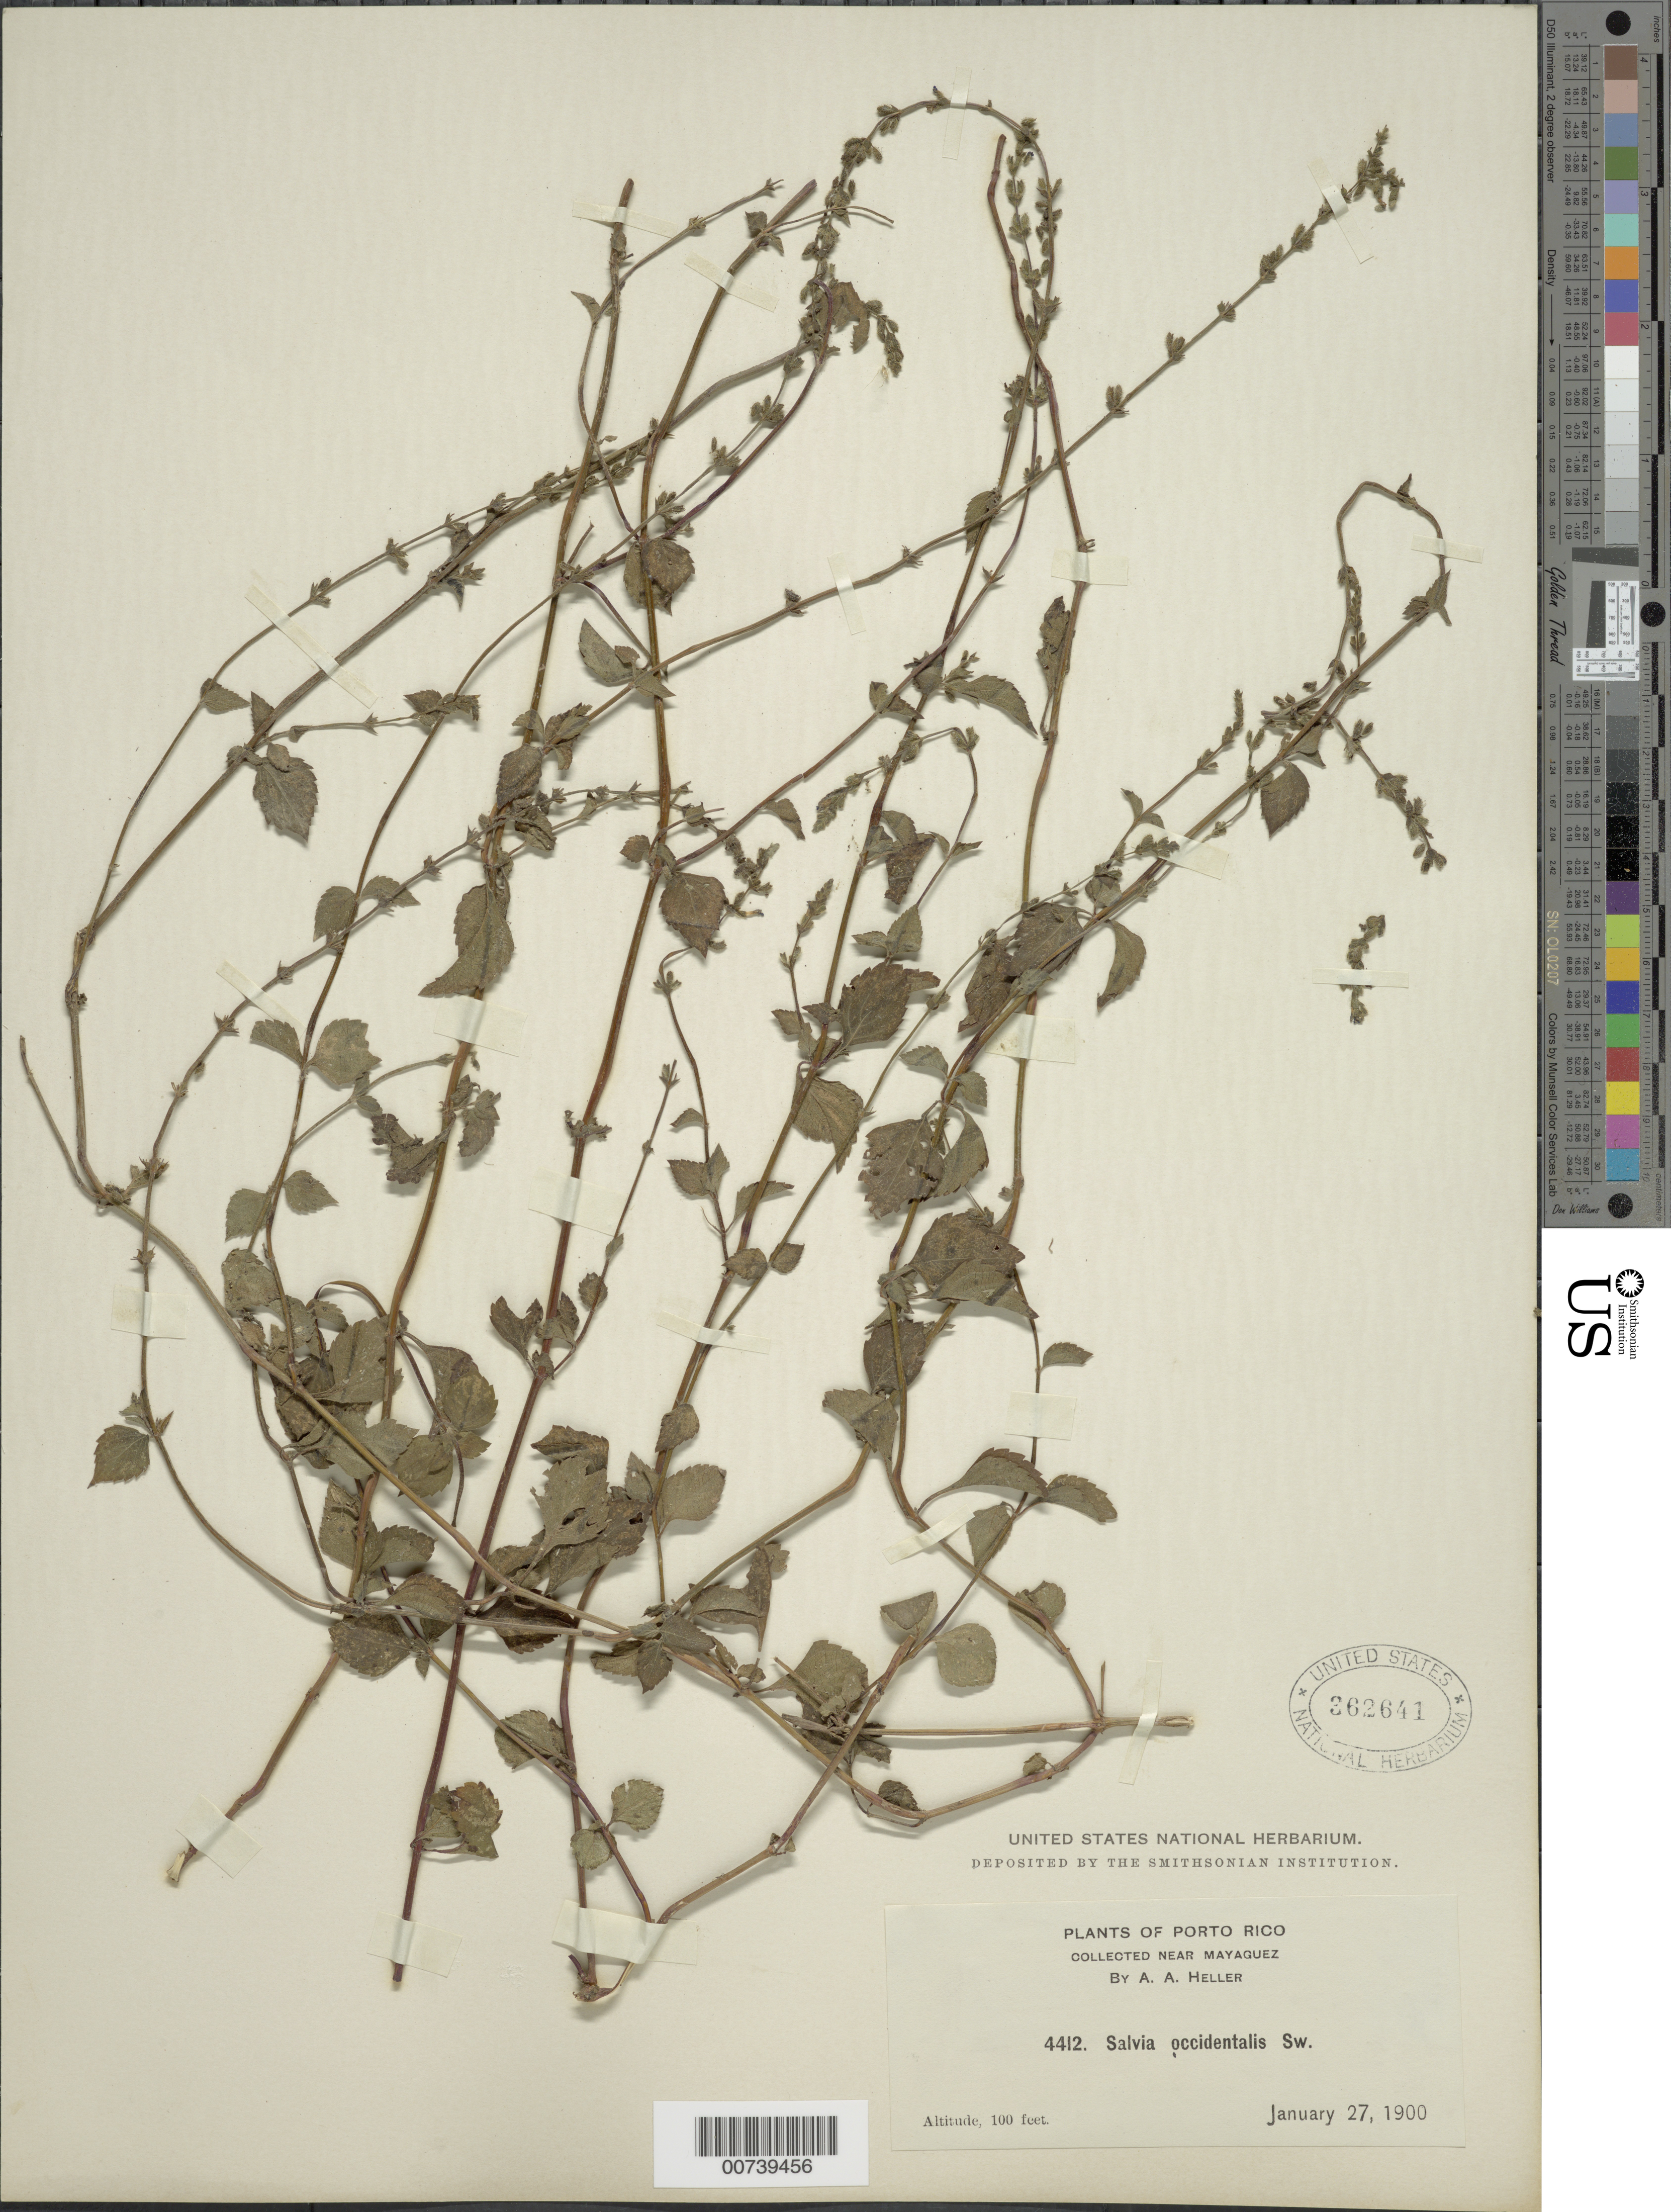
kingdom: Plantae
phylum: Tracheophyta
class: Magnoliopsida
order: Lamiales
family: Lamiaceae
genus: Salvia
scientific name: Salvia occidentalis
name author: Sw.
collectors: A. A. Heller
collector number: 4412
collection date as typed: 27 Jan 1900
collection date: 1900-01-27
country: Puerto Rico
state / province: Mayagüez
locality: Near Mayaguez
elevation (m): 30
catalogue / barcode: US 362641